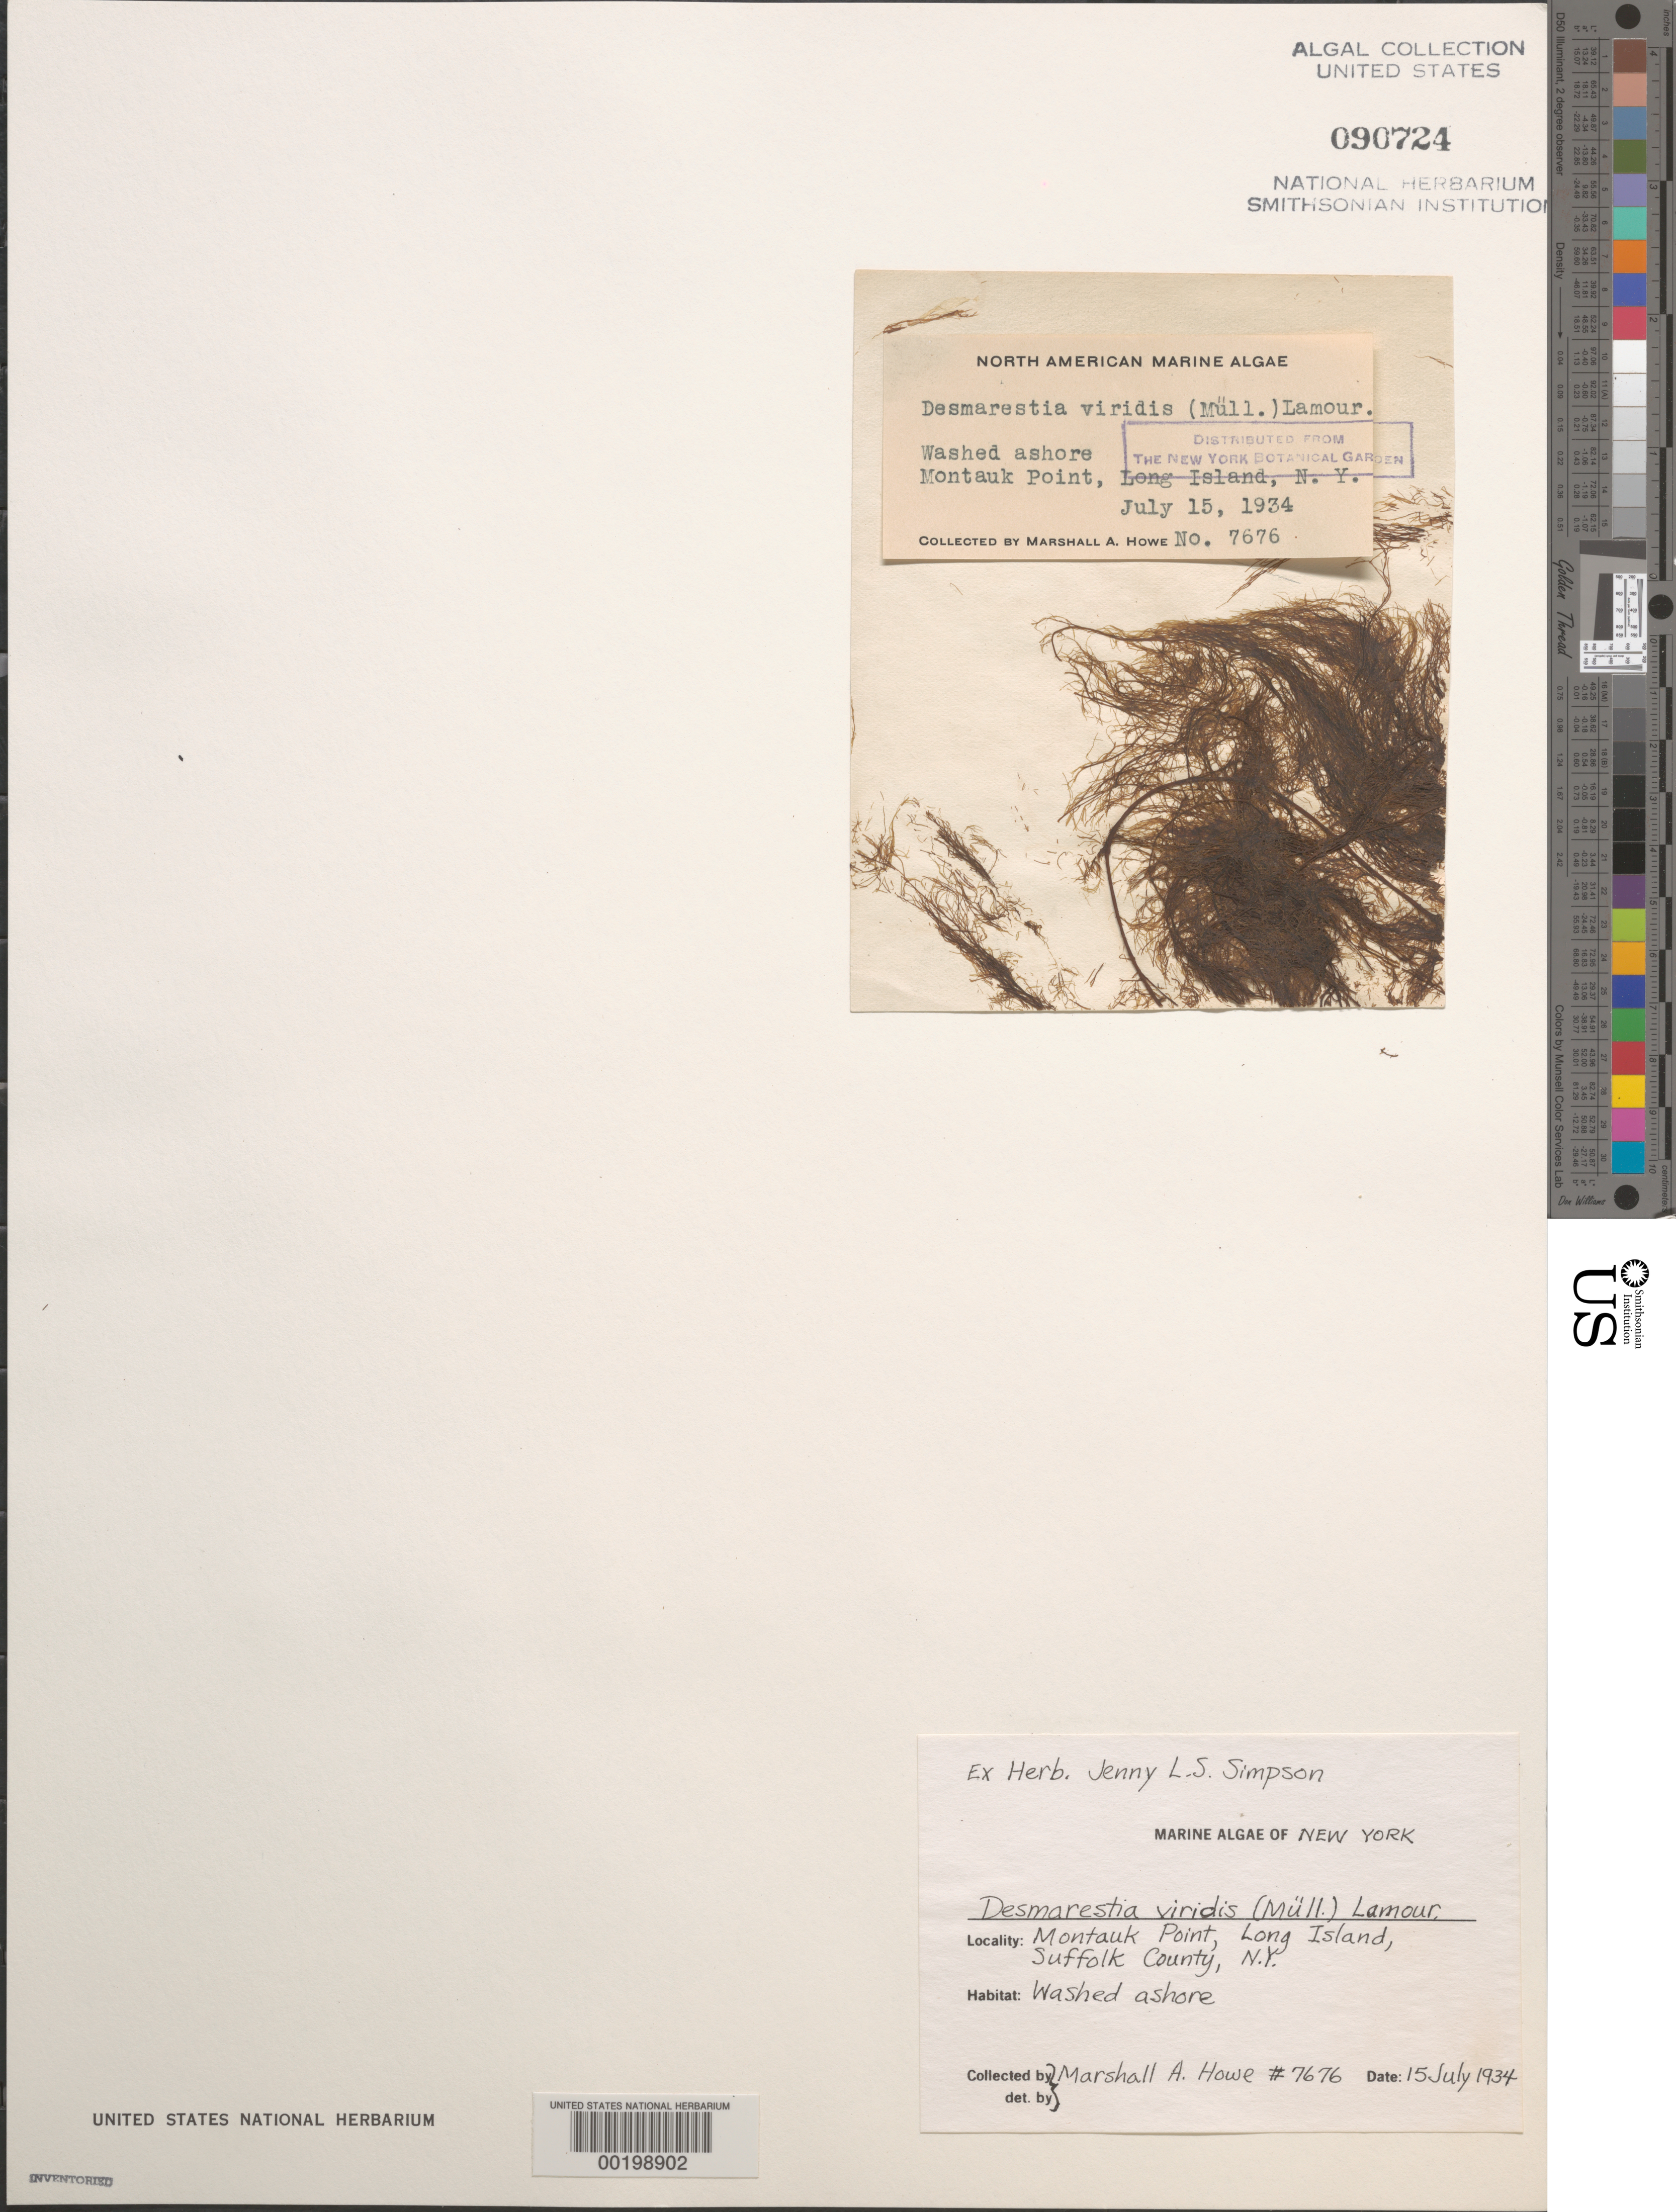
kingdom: Chromista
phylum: Ochrophyta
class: Phaeophyceae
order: Desmarestiales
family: Desmarestiaceae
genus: Desmarestia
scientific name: Desmarestia viridis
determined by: Howe, M. A.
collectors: M. A. Howe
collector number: MAH 7676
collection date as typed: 15 Jul 1934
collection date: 1934-07-15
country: United States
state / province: New York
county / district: Suffolk County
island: Long Island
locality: Montauk Point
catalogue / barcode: US 90724